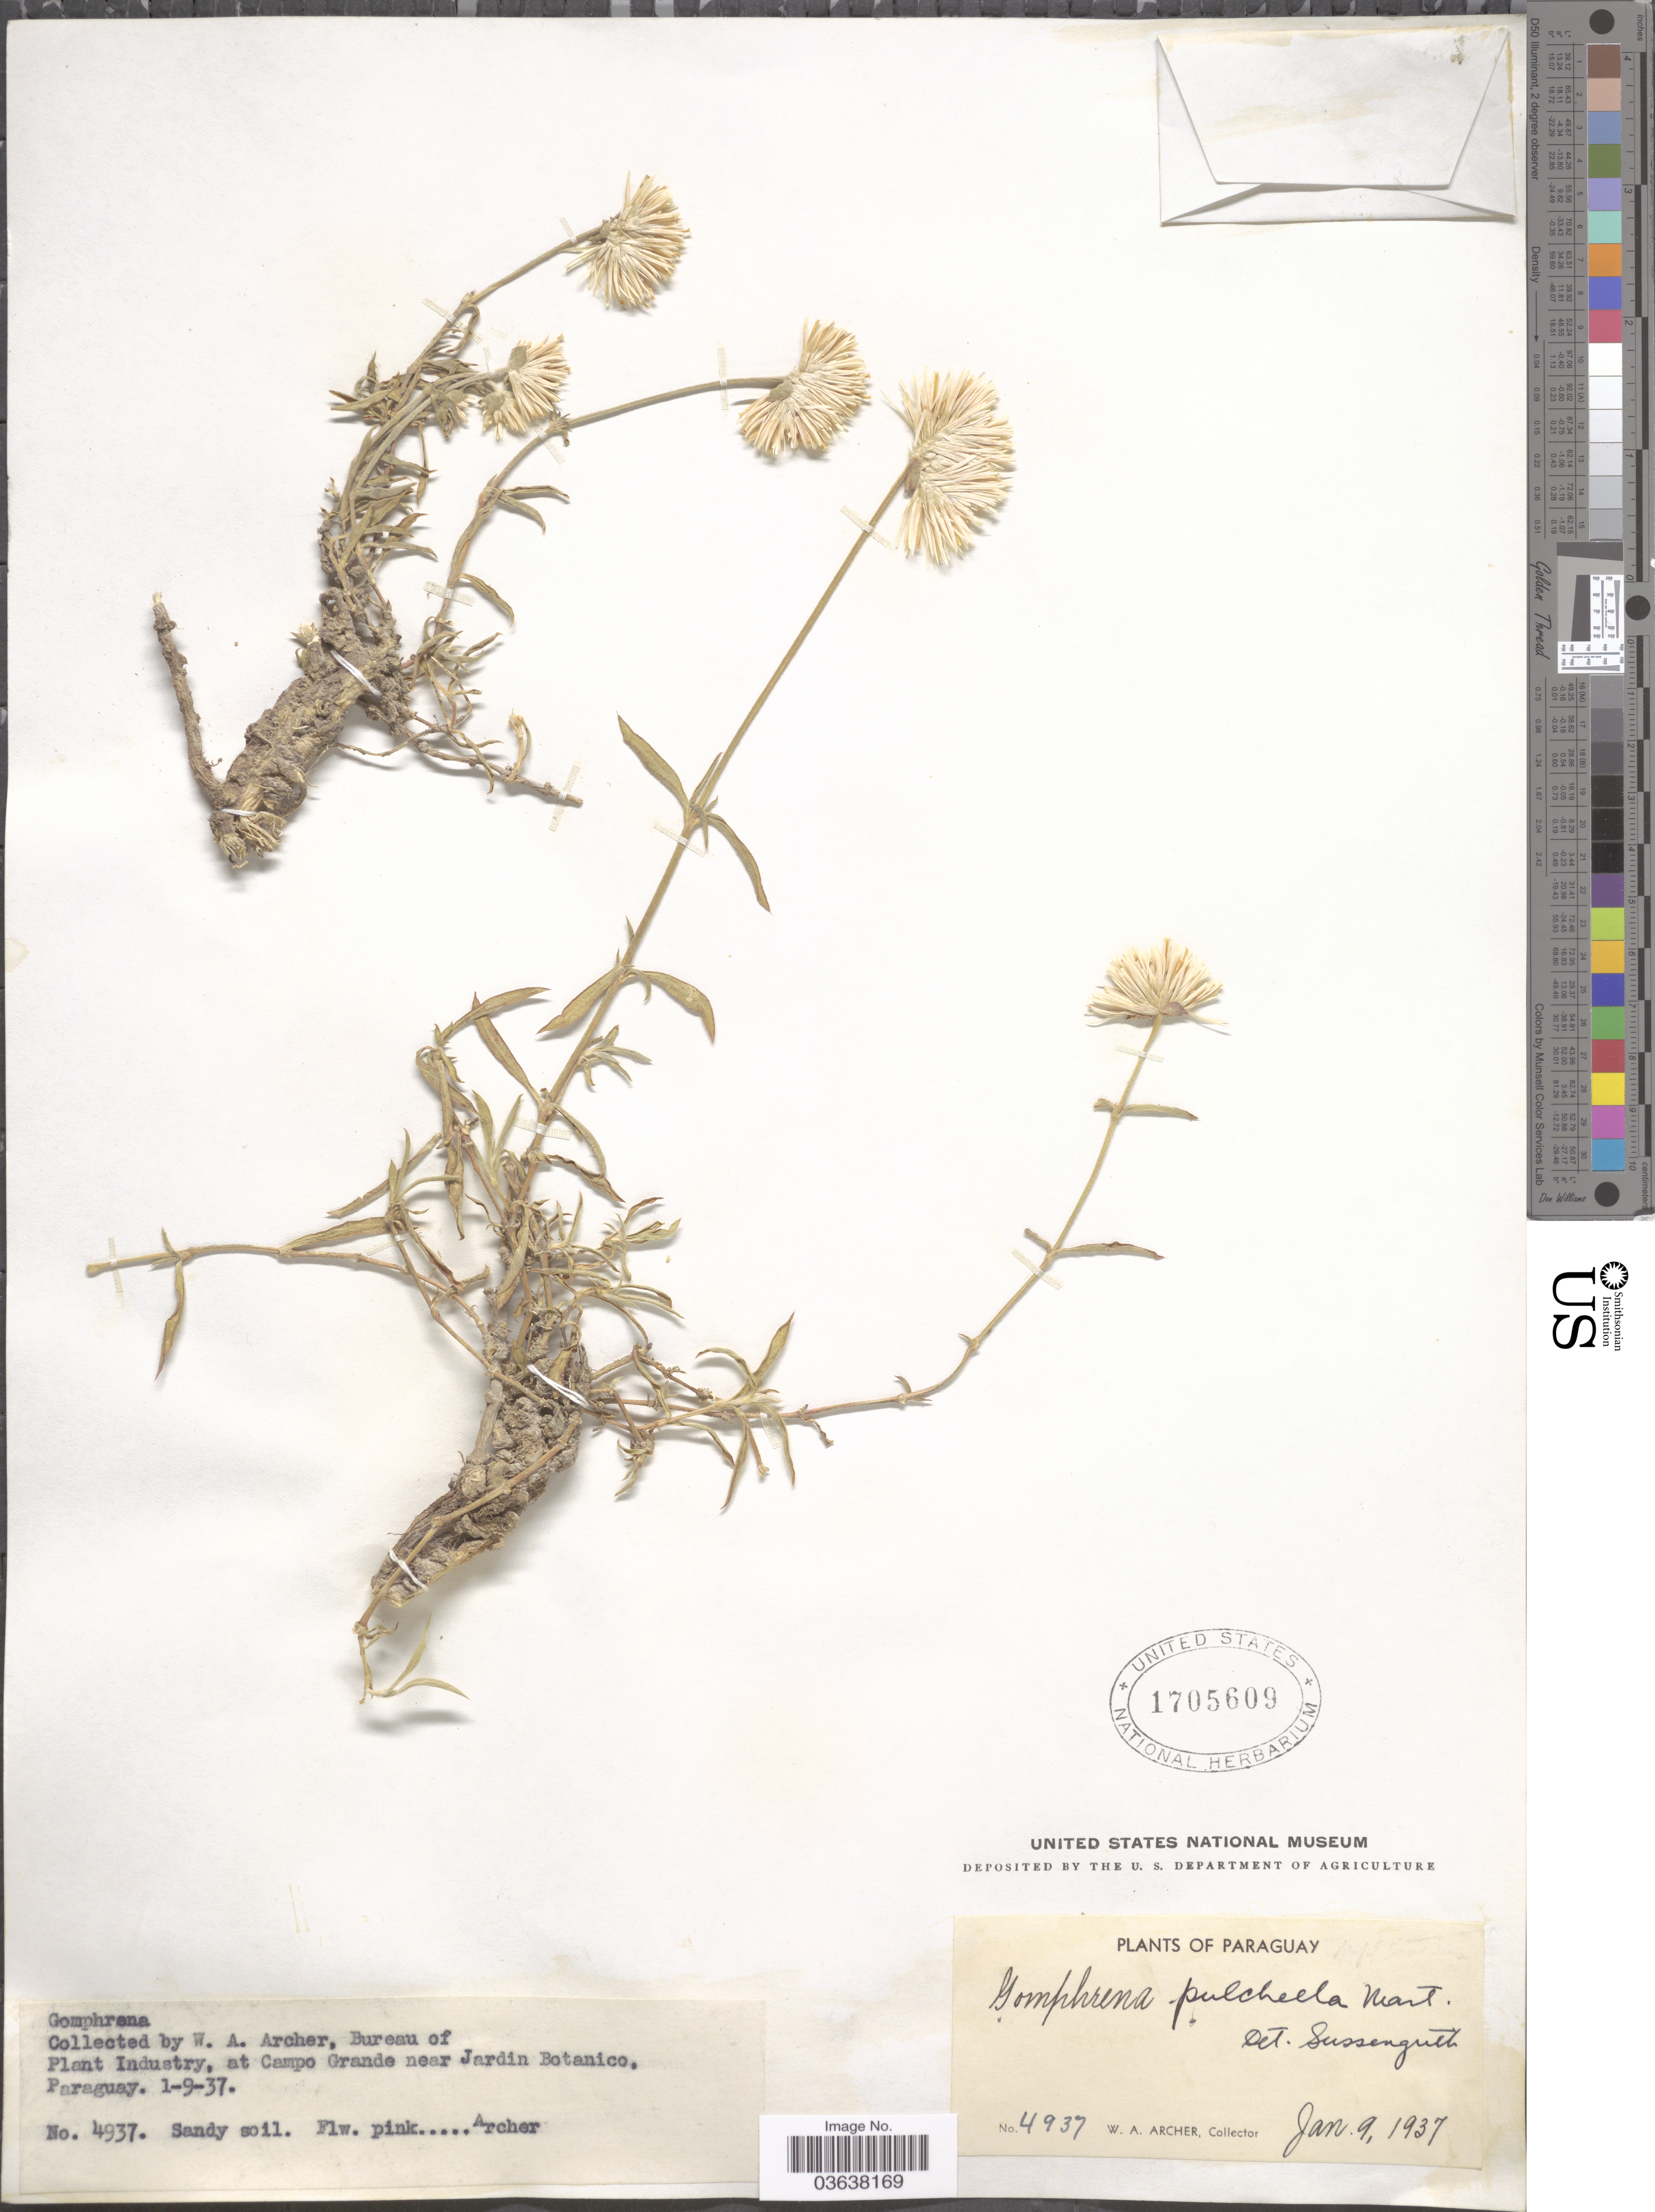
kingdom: Plantae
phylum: Tracheophyta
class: Magnoliopsida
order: Caryophyllales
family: Amaranthaceae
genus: Gomphrena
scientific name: Gomphrena pulchella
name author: Mart.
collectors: W. Archer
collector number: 4937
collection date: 1937-01-09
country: Paraguay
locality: At Campo Grande near Jardin Botanico.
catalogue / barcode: US 1705609